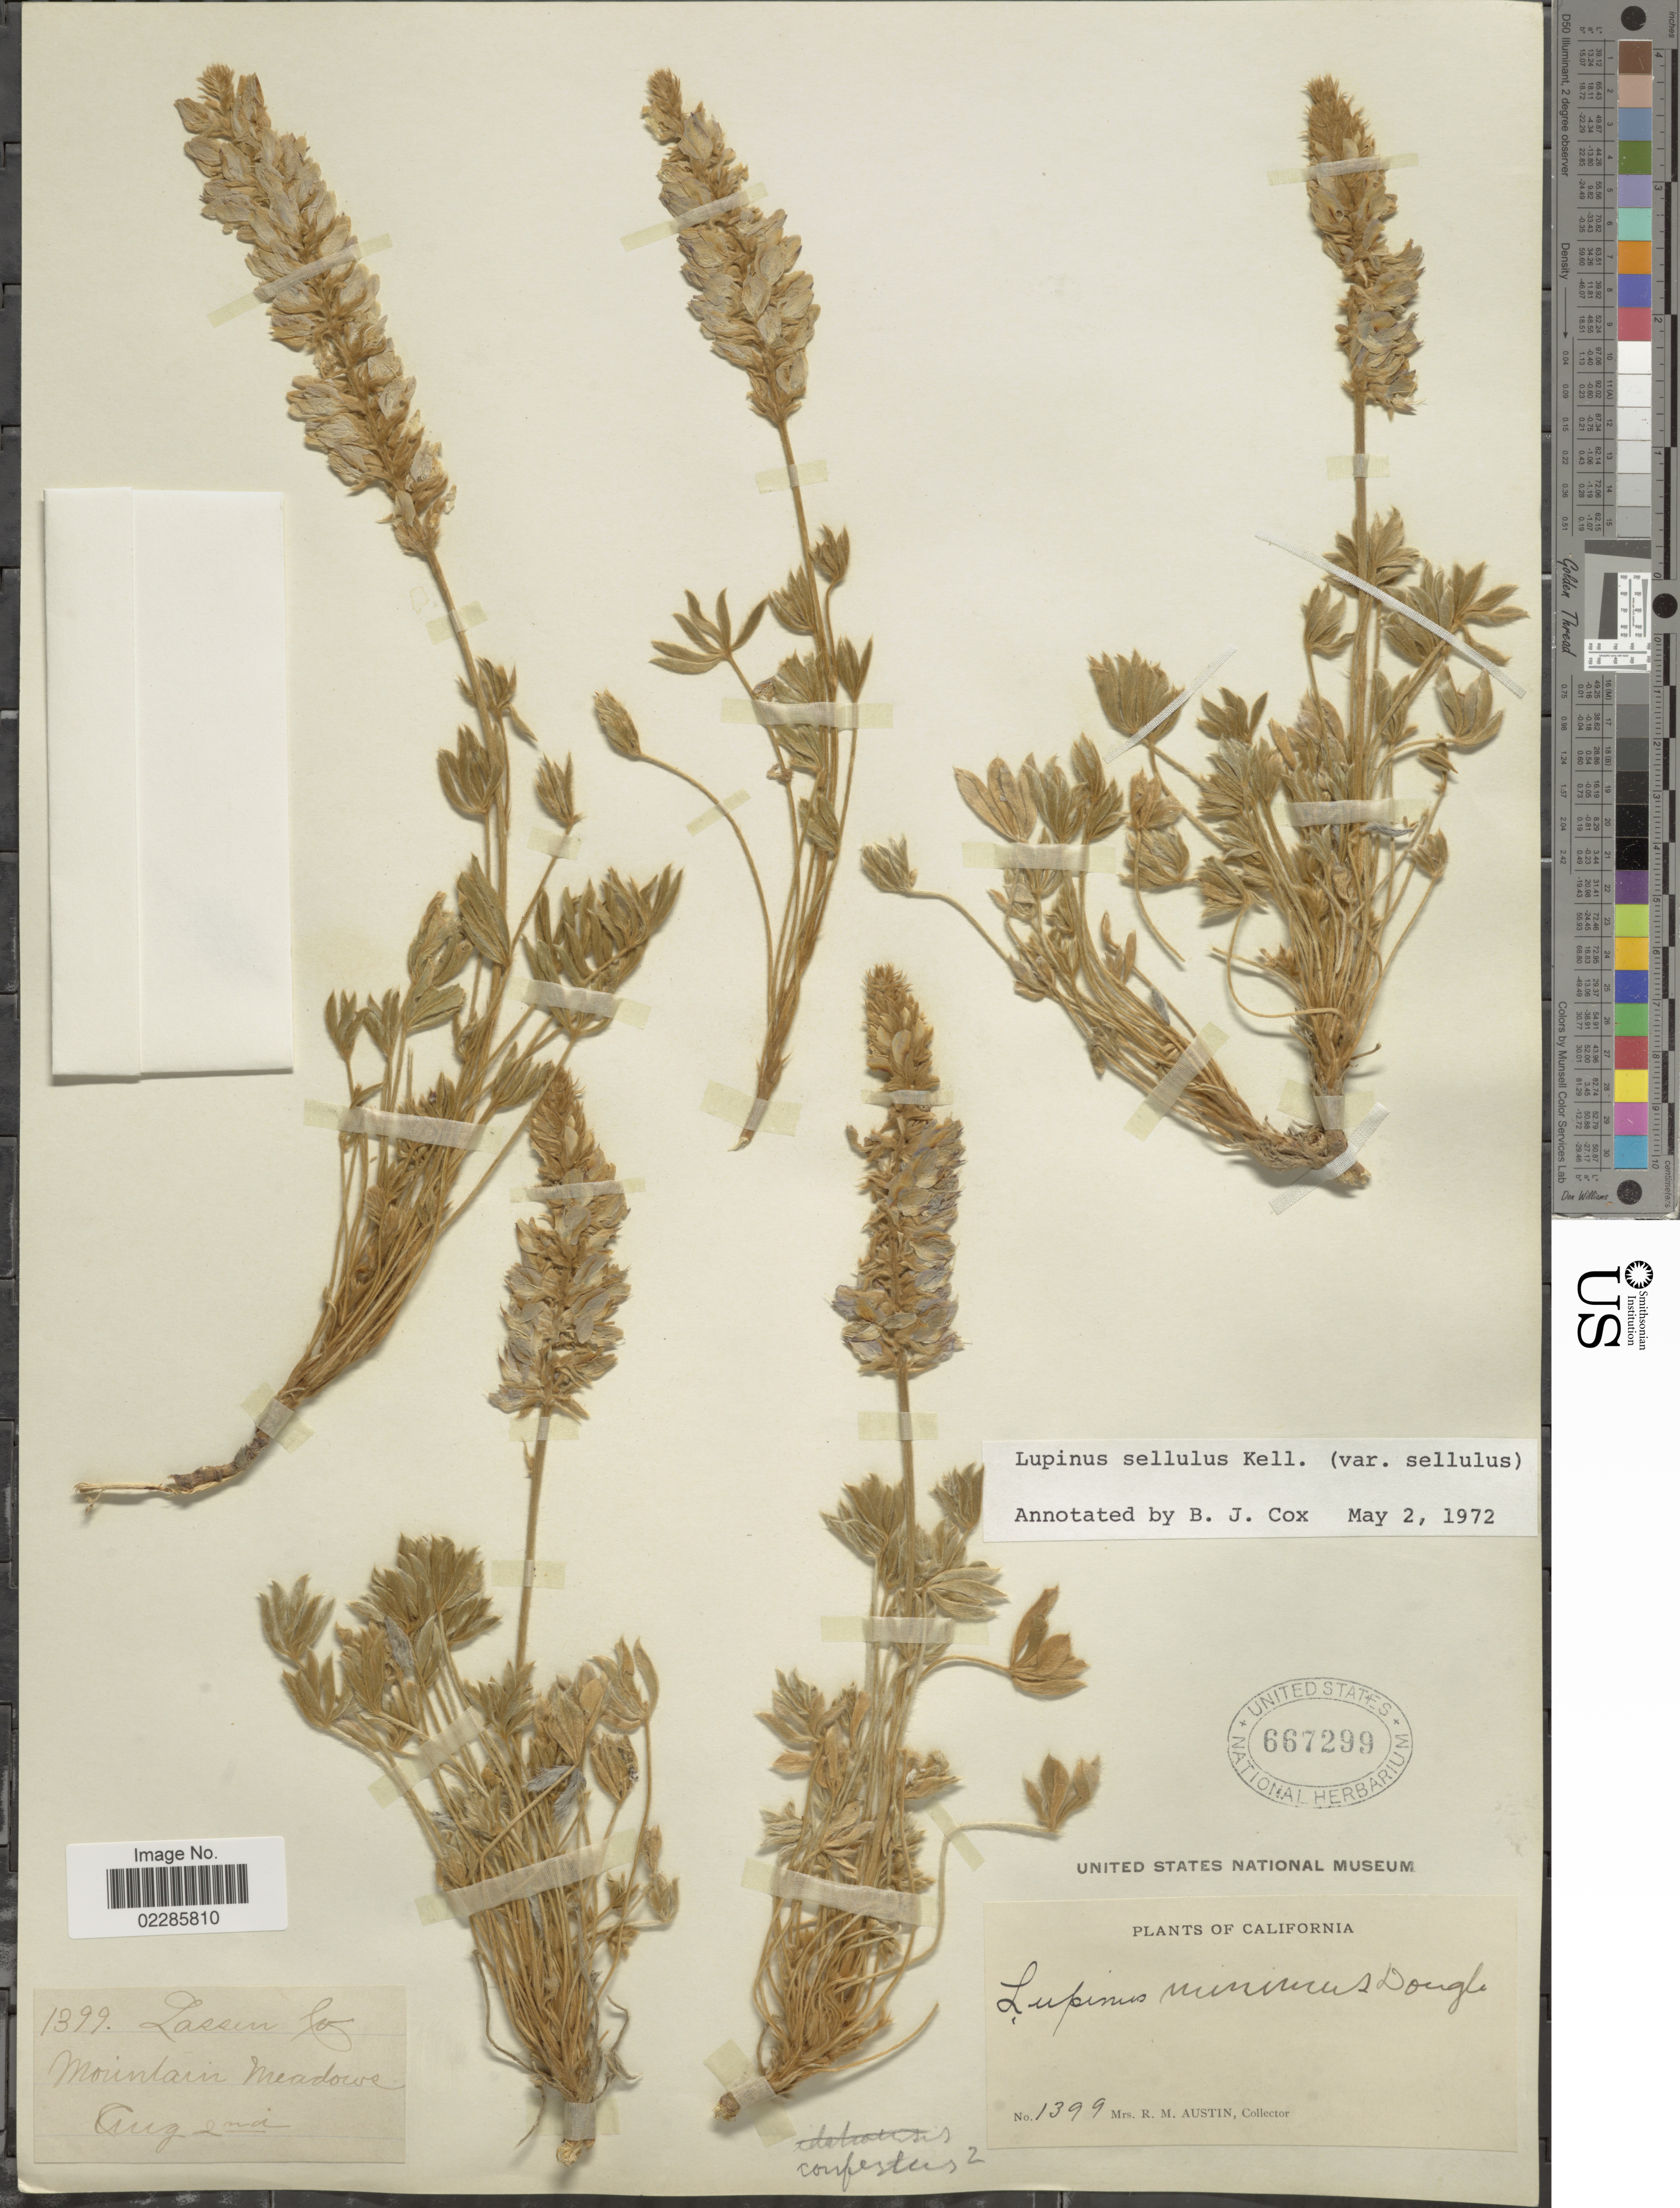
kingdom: Plantae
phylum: Tracheophyta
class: Magnoliopsida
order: Fabales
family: Fabaceae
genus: Lupinus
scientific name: Lupinus sellulus var. sellulus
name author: Kellogg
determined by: Cox, B. J.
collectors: R. Austin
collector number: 1399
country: United States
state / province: California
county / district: Lassen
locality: Mountains Meadows, Lassen Co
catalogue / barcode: US 667299